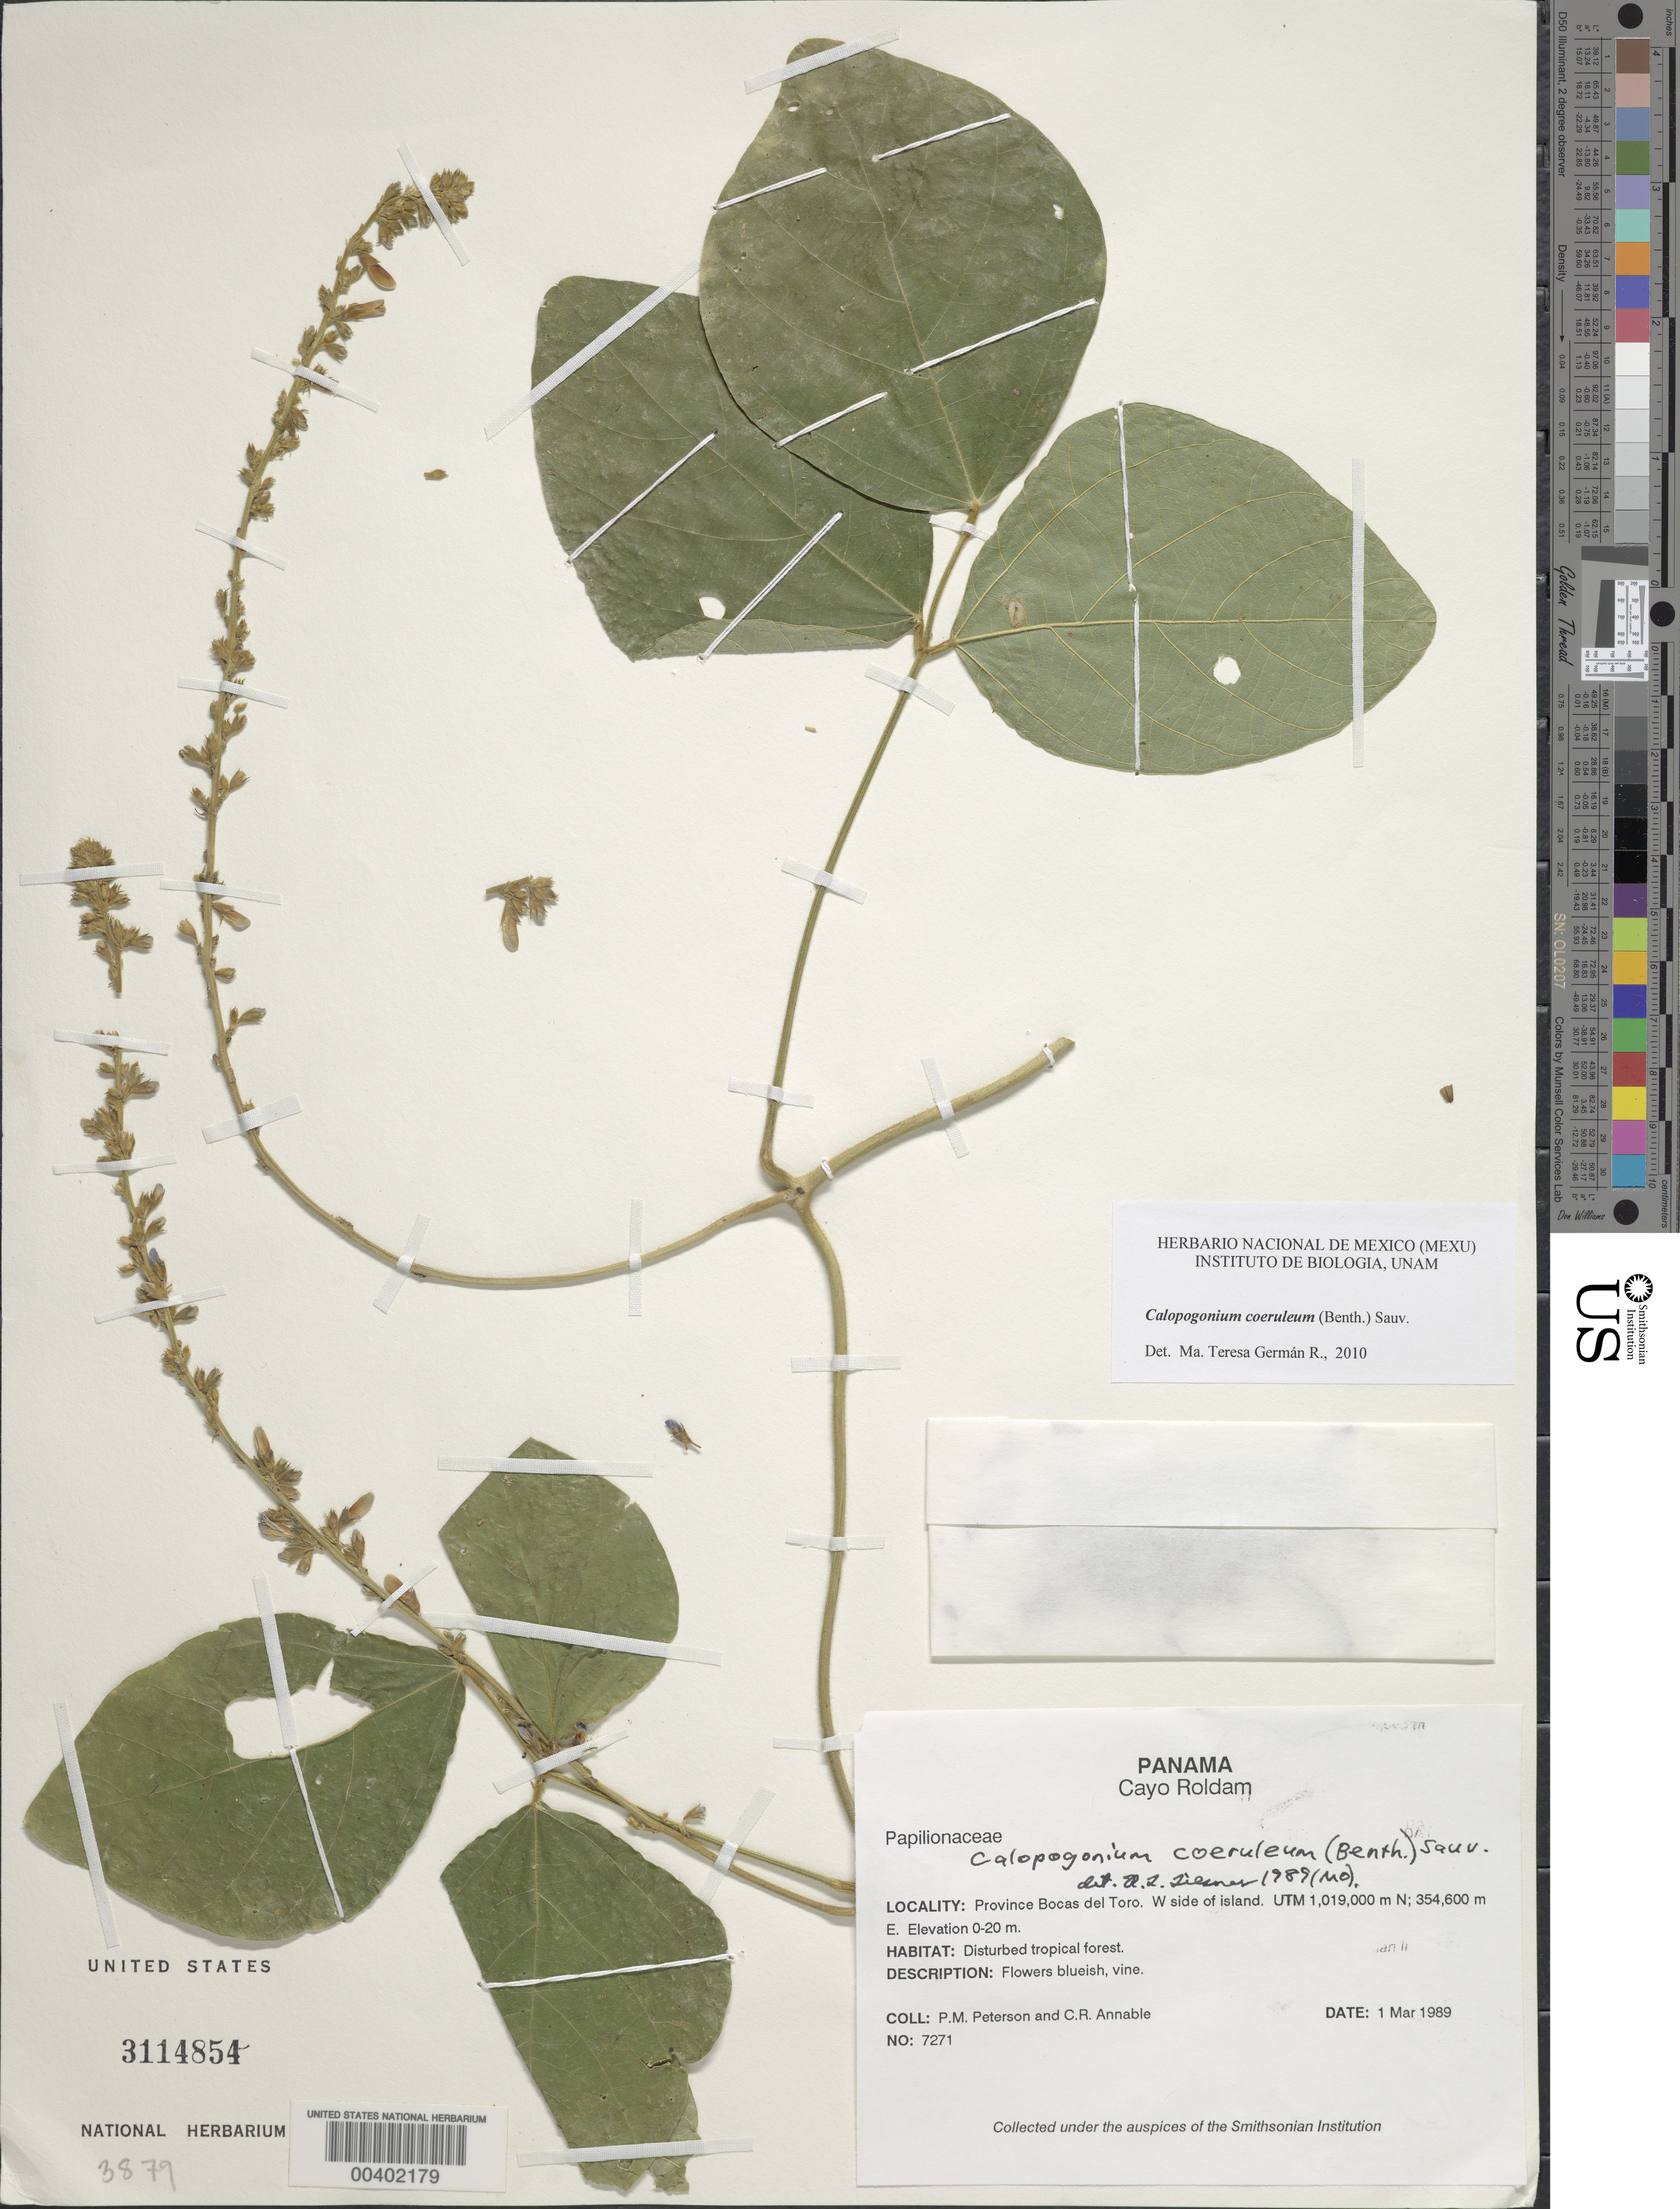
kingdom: Plantae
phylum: Tracheophyta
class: Magnoliopsida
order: Fabales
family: Fabaceae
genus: Calopogonium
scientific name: Calopogonium caeruleum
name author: (Benth.) C. Wright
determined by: Liesner, R. L.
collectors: P. M. Peterson & C. R. Annable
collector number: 07271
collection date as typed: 01 Mar 1989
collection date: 1989-03-01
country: Panama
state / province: Bocas del Toro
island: Cayo Roldán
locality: Cayo Roldan, W side of Island.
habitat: Disturbed tropical forest.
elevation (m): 0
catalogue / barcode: US 3114854